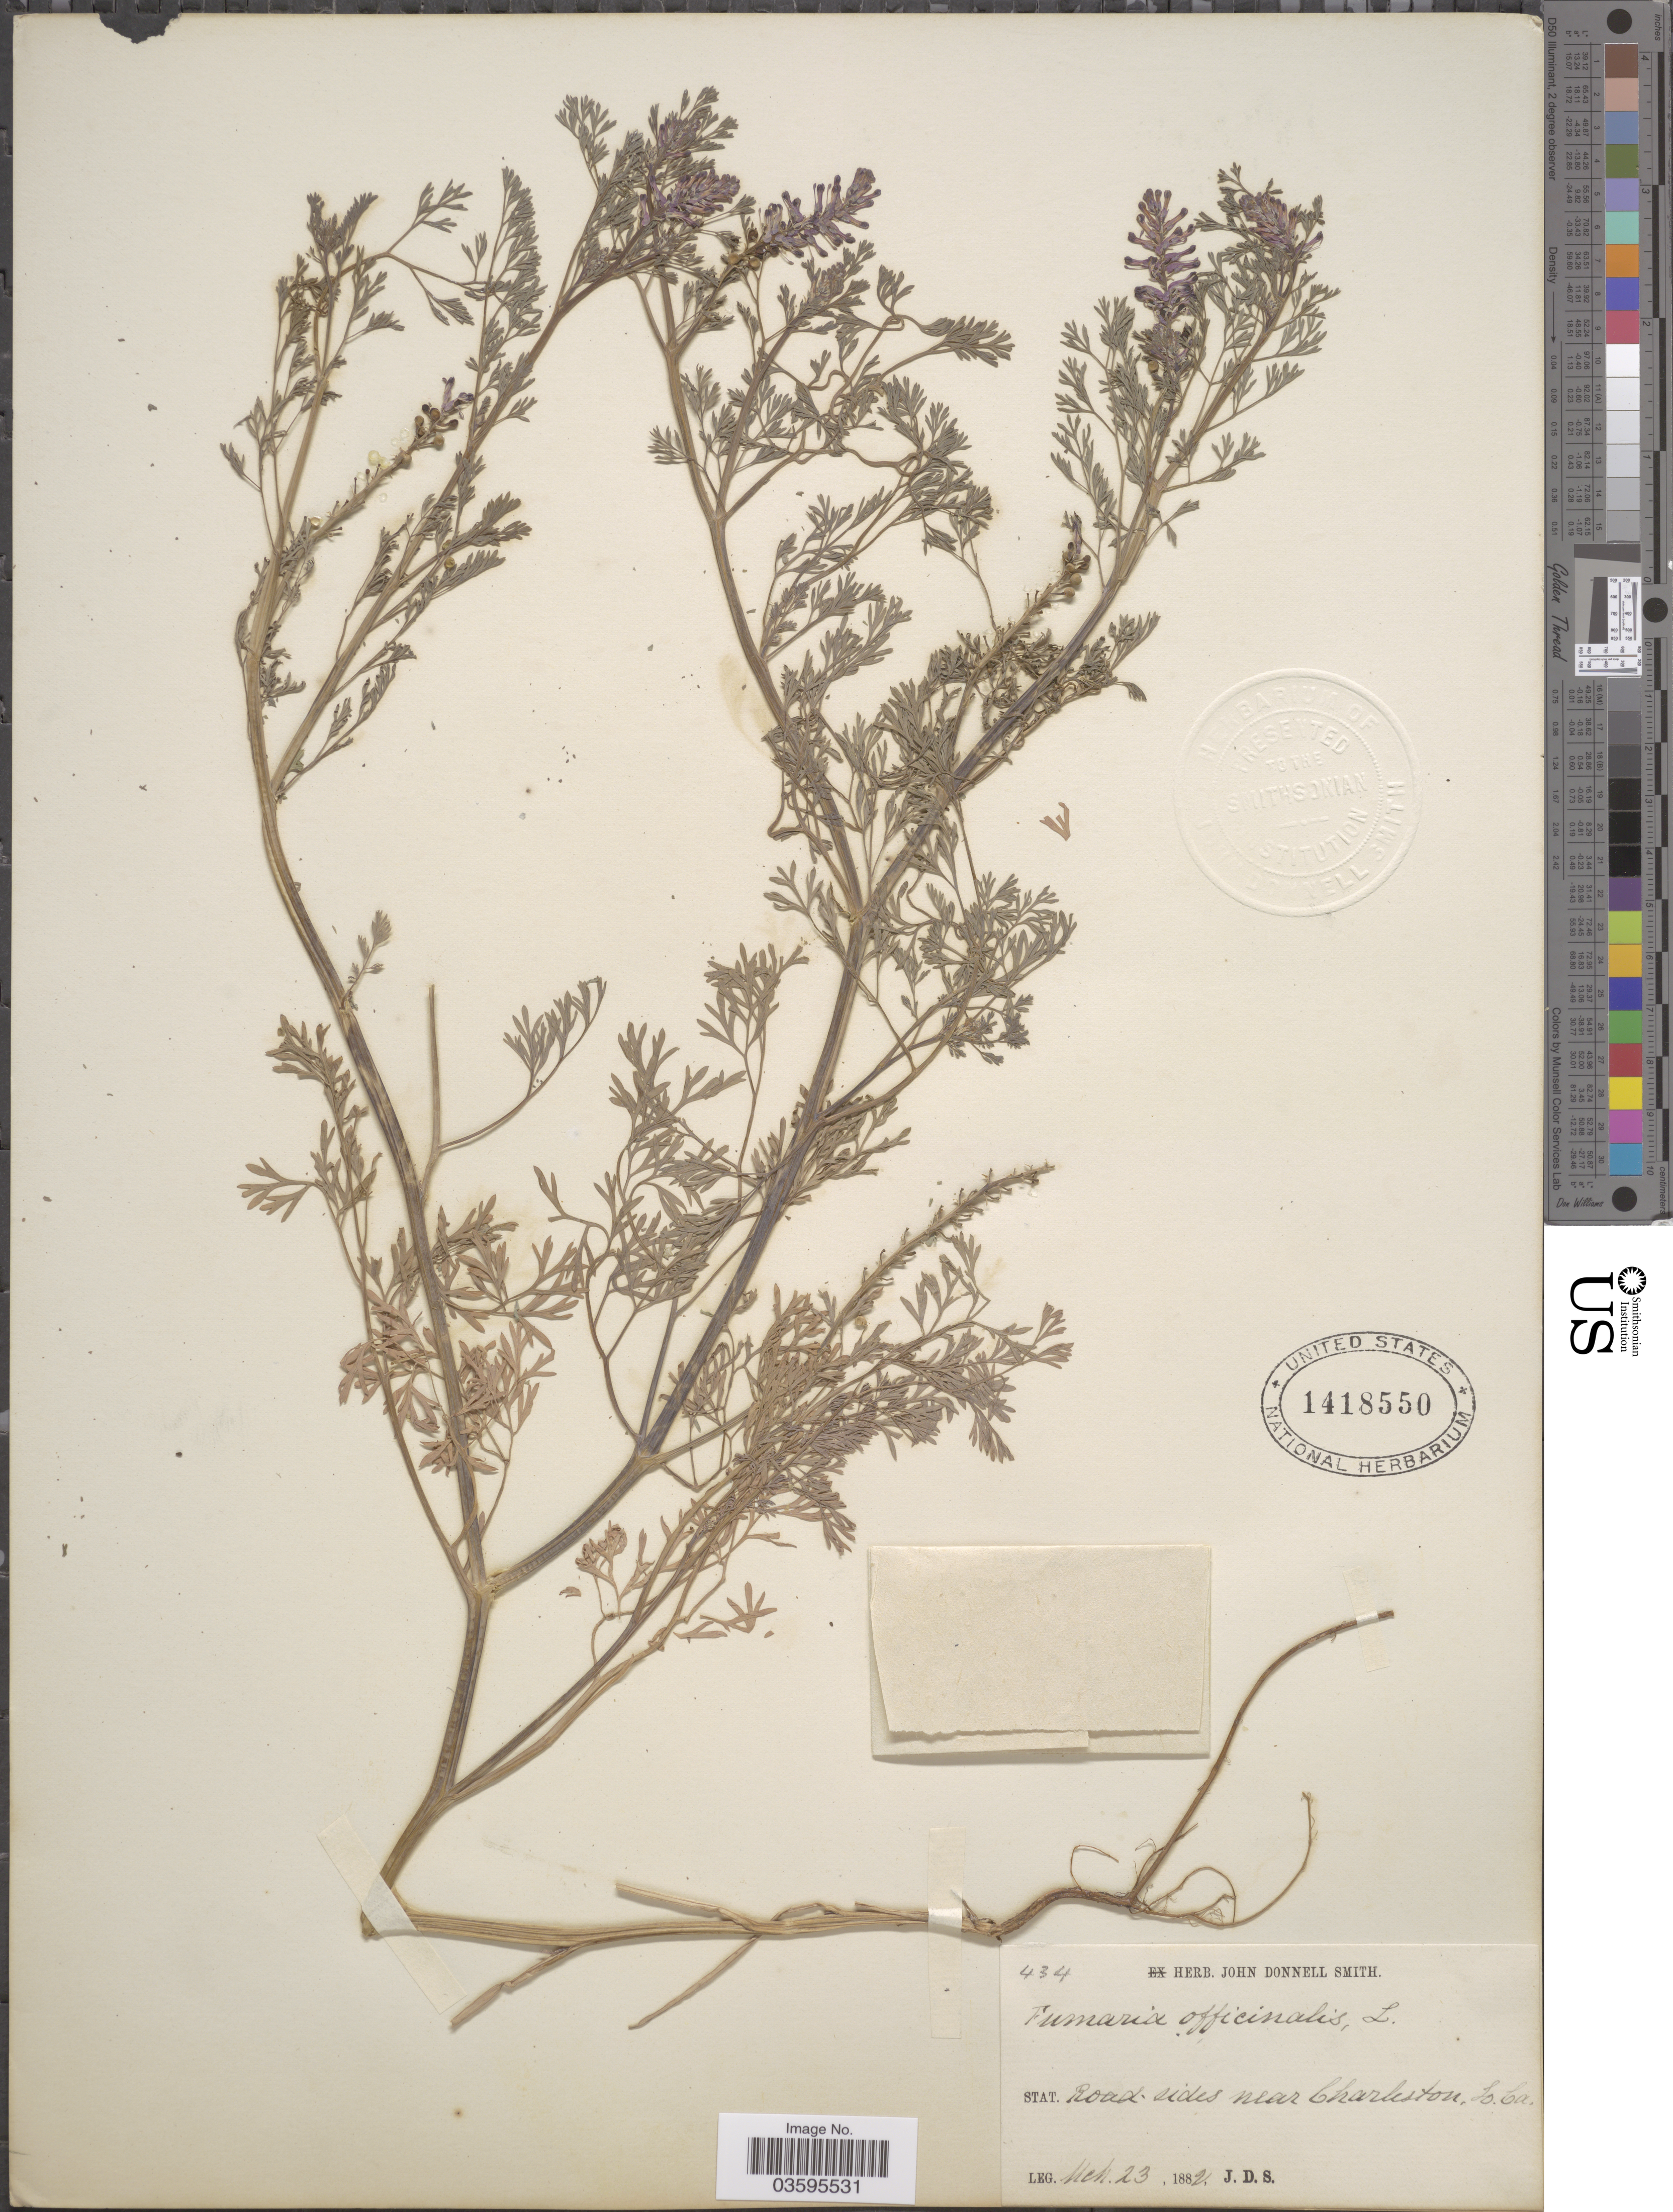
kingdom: Plantae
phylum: Tracheophyta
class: Magnoliopsida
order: Ranunculales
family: Papaveraceae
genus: Fumaria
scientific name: Fumaria officinalis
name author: L.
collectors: J. Donnell Smith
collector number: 434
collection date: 1882-03-23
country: United States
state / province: South Carolina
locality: Stat. Road-sides near Charleston.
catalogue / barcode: US 1418550